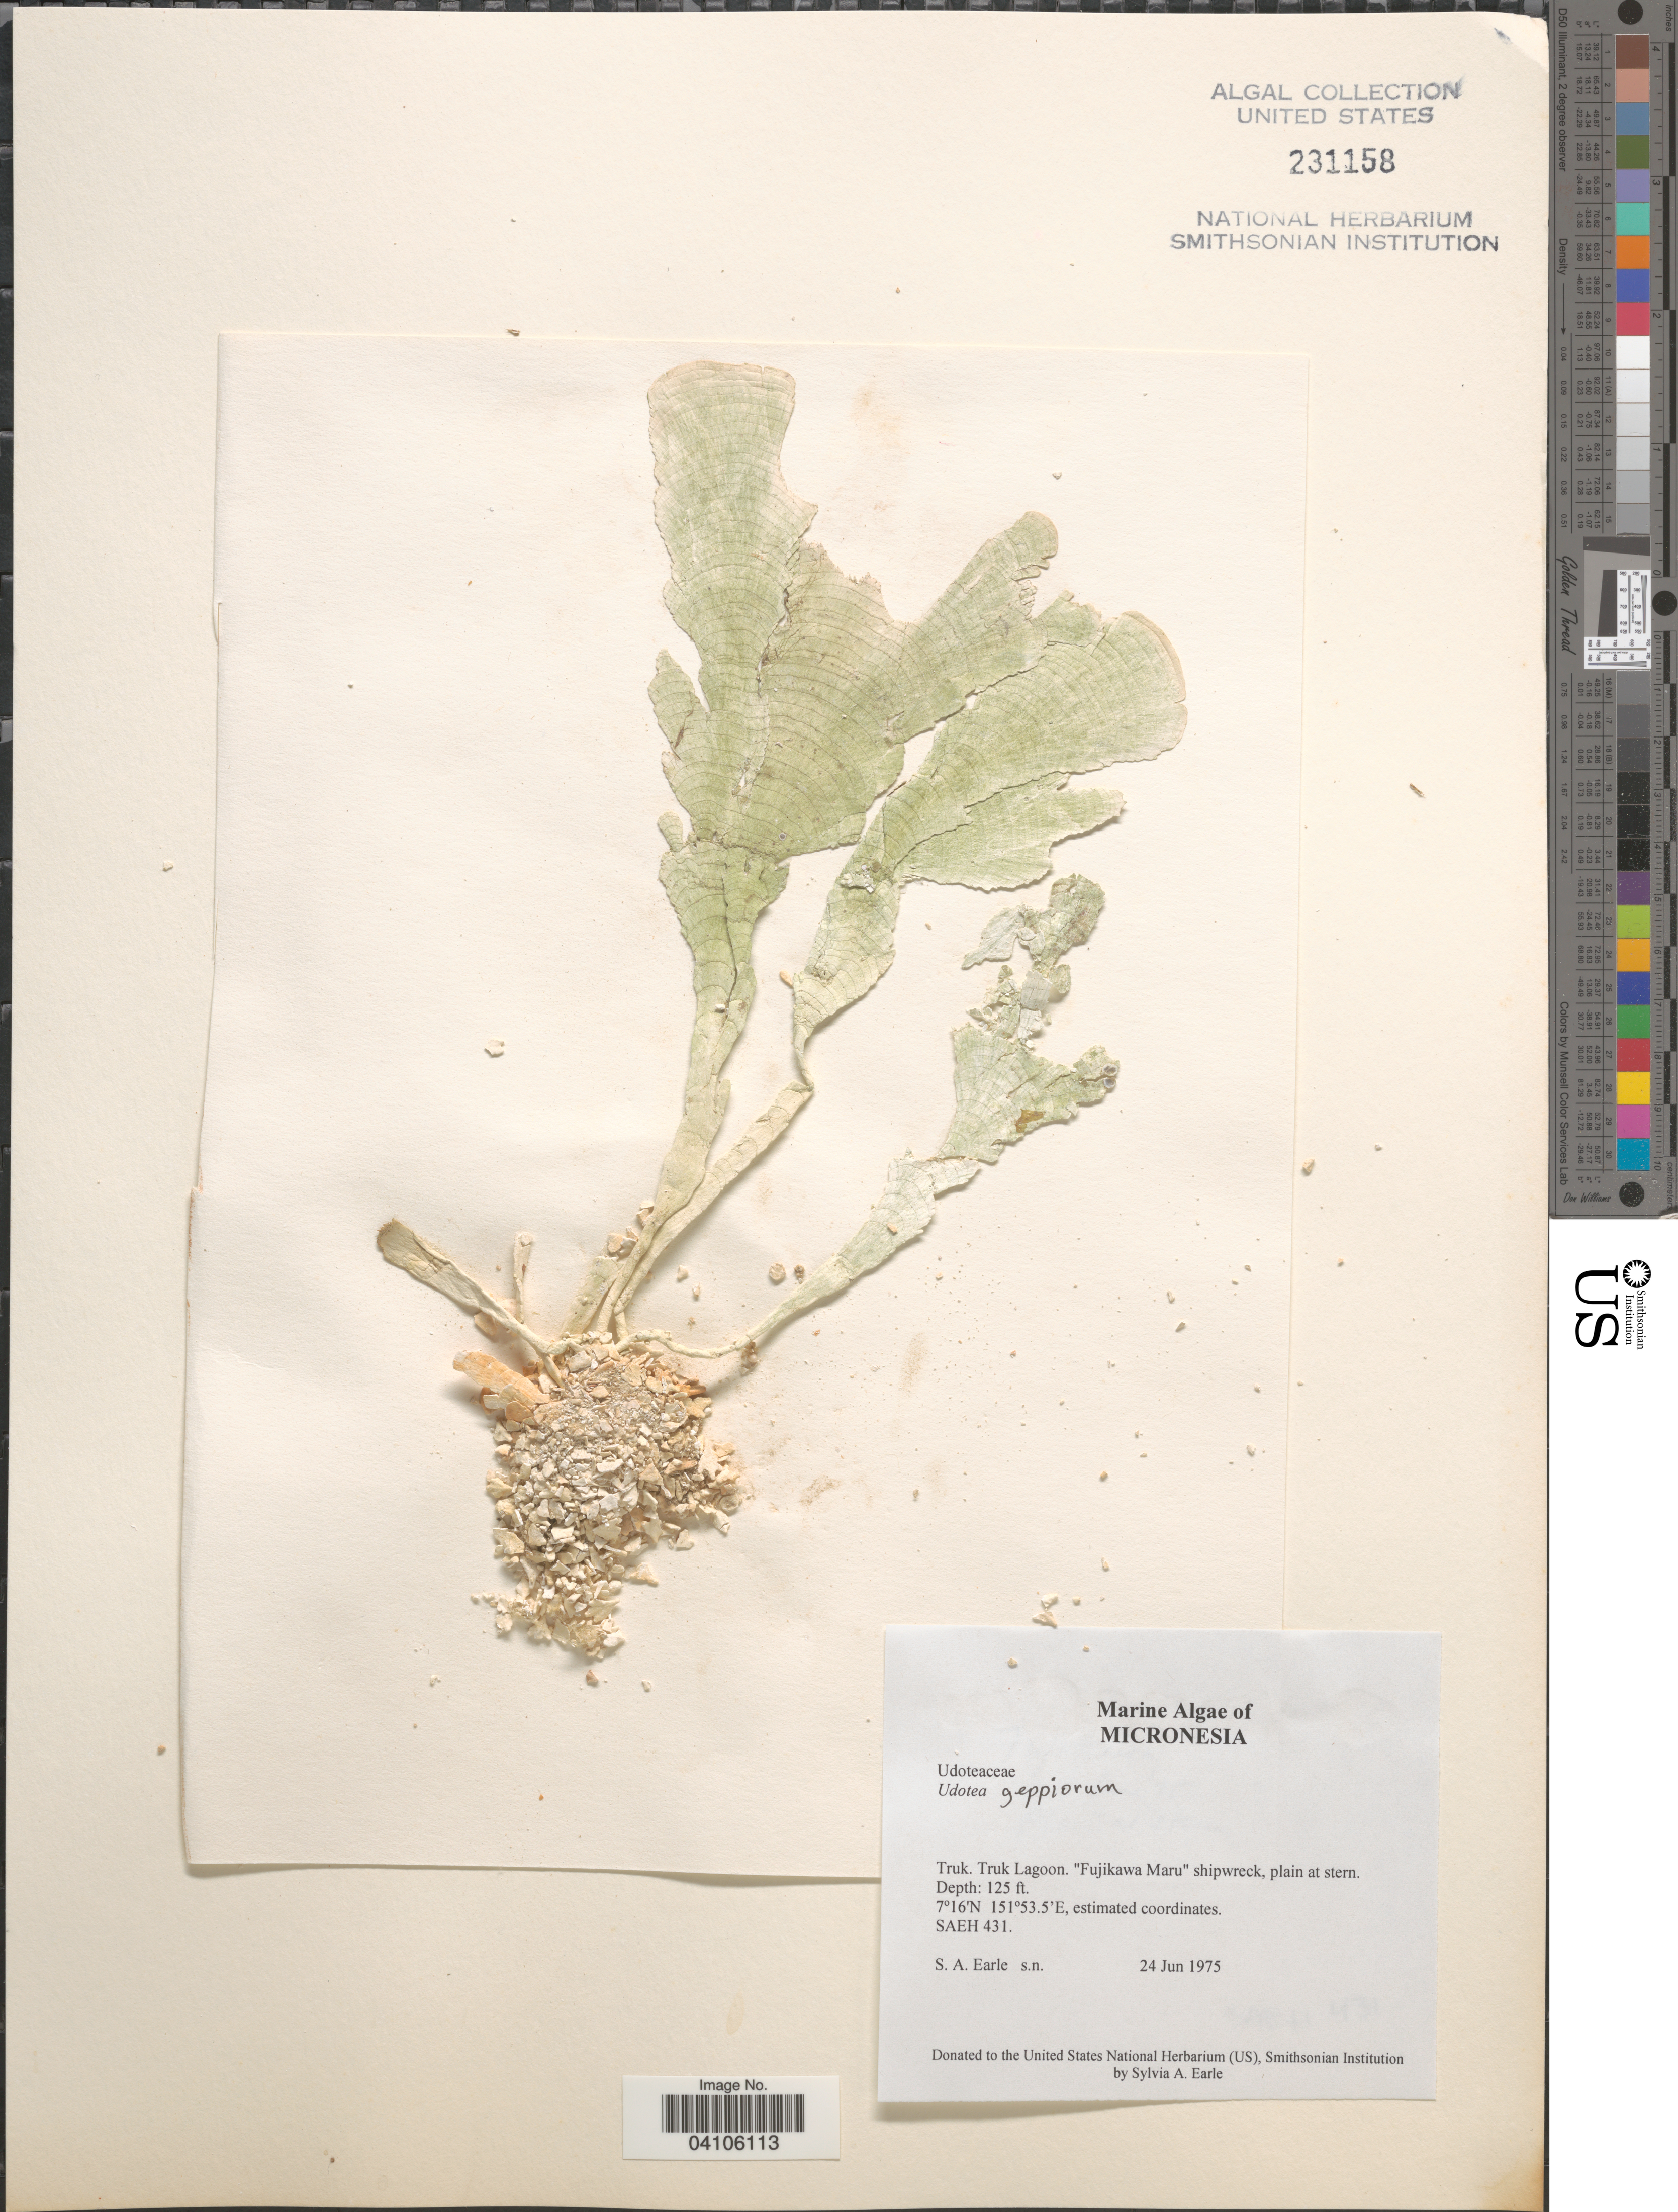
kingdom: Plantae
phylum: Chlorophyta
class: Ulvophyceae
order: Bryopsidales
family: Udoteaceae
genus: Udotea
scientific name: Udotea geppiorum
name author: Yamada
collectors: S. A. Earle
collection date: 1975-06-24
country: Micronesia, Federated States of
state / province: Truk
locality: Micronesia. Truk Lagoon. "Fujikawa Maru" shipwreck, plain at stern.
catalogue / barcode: US 231158